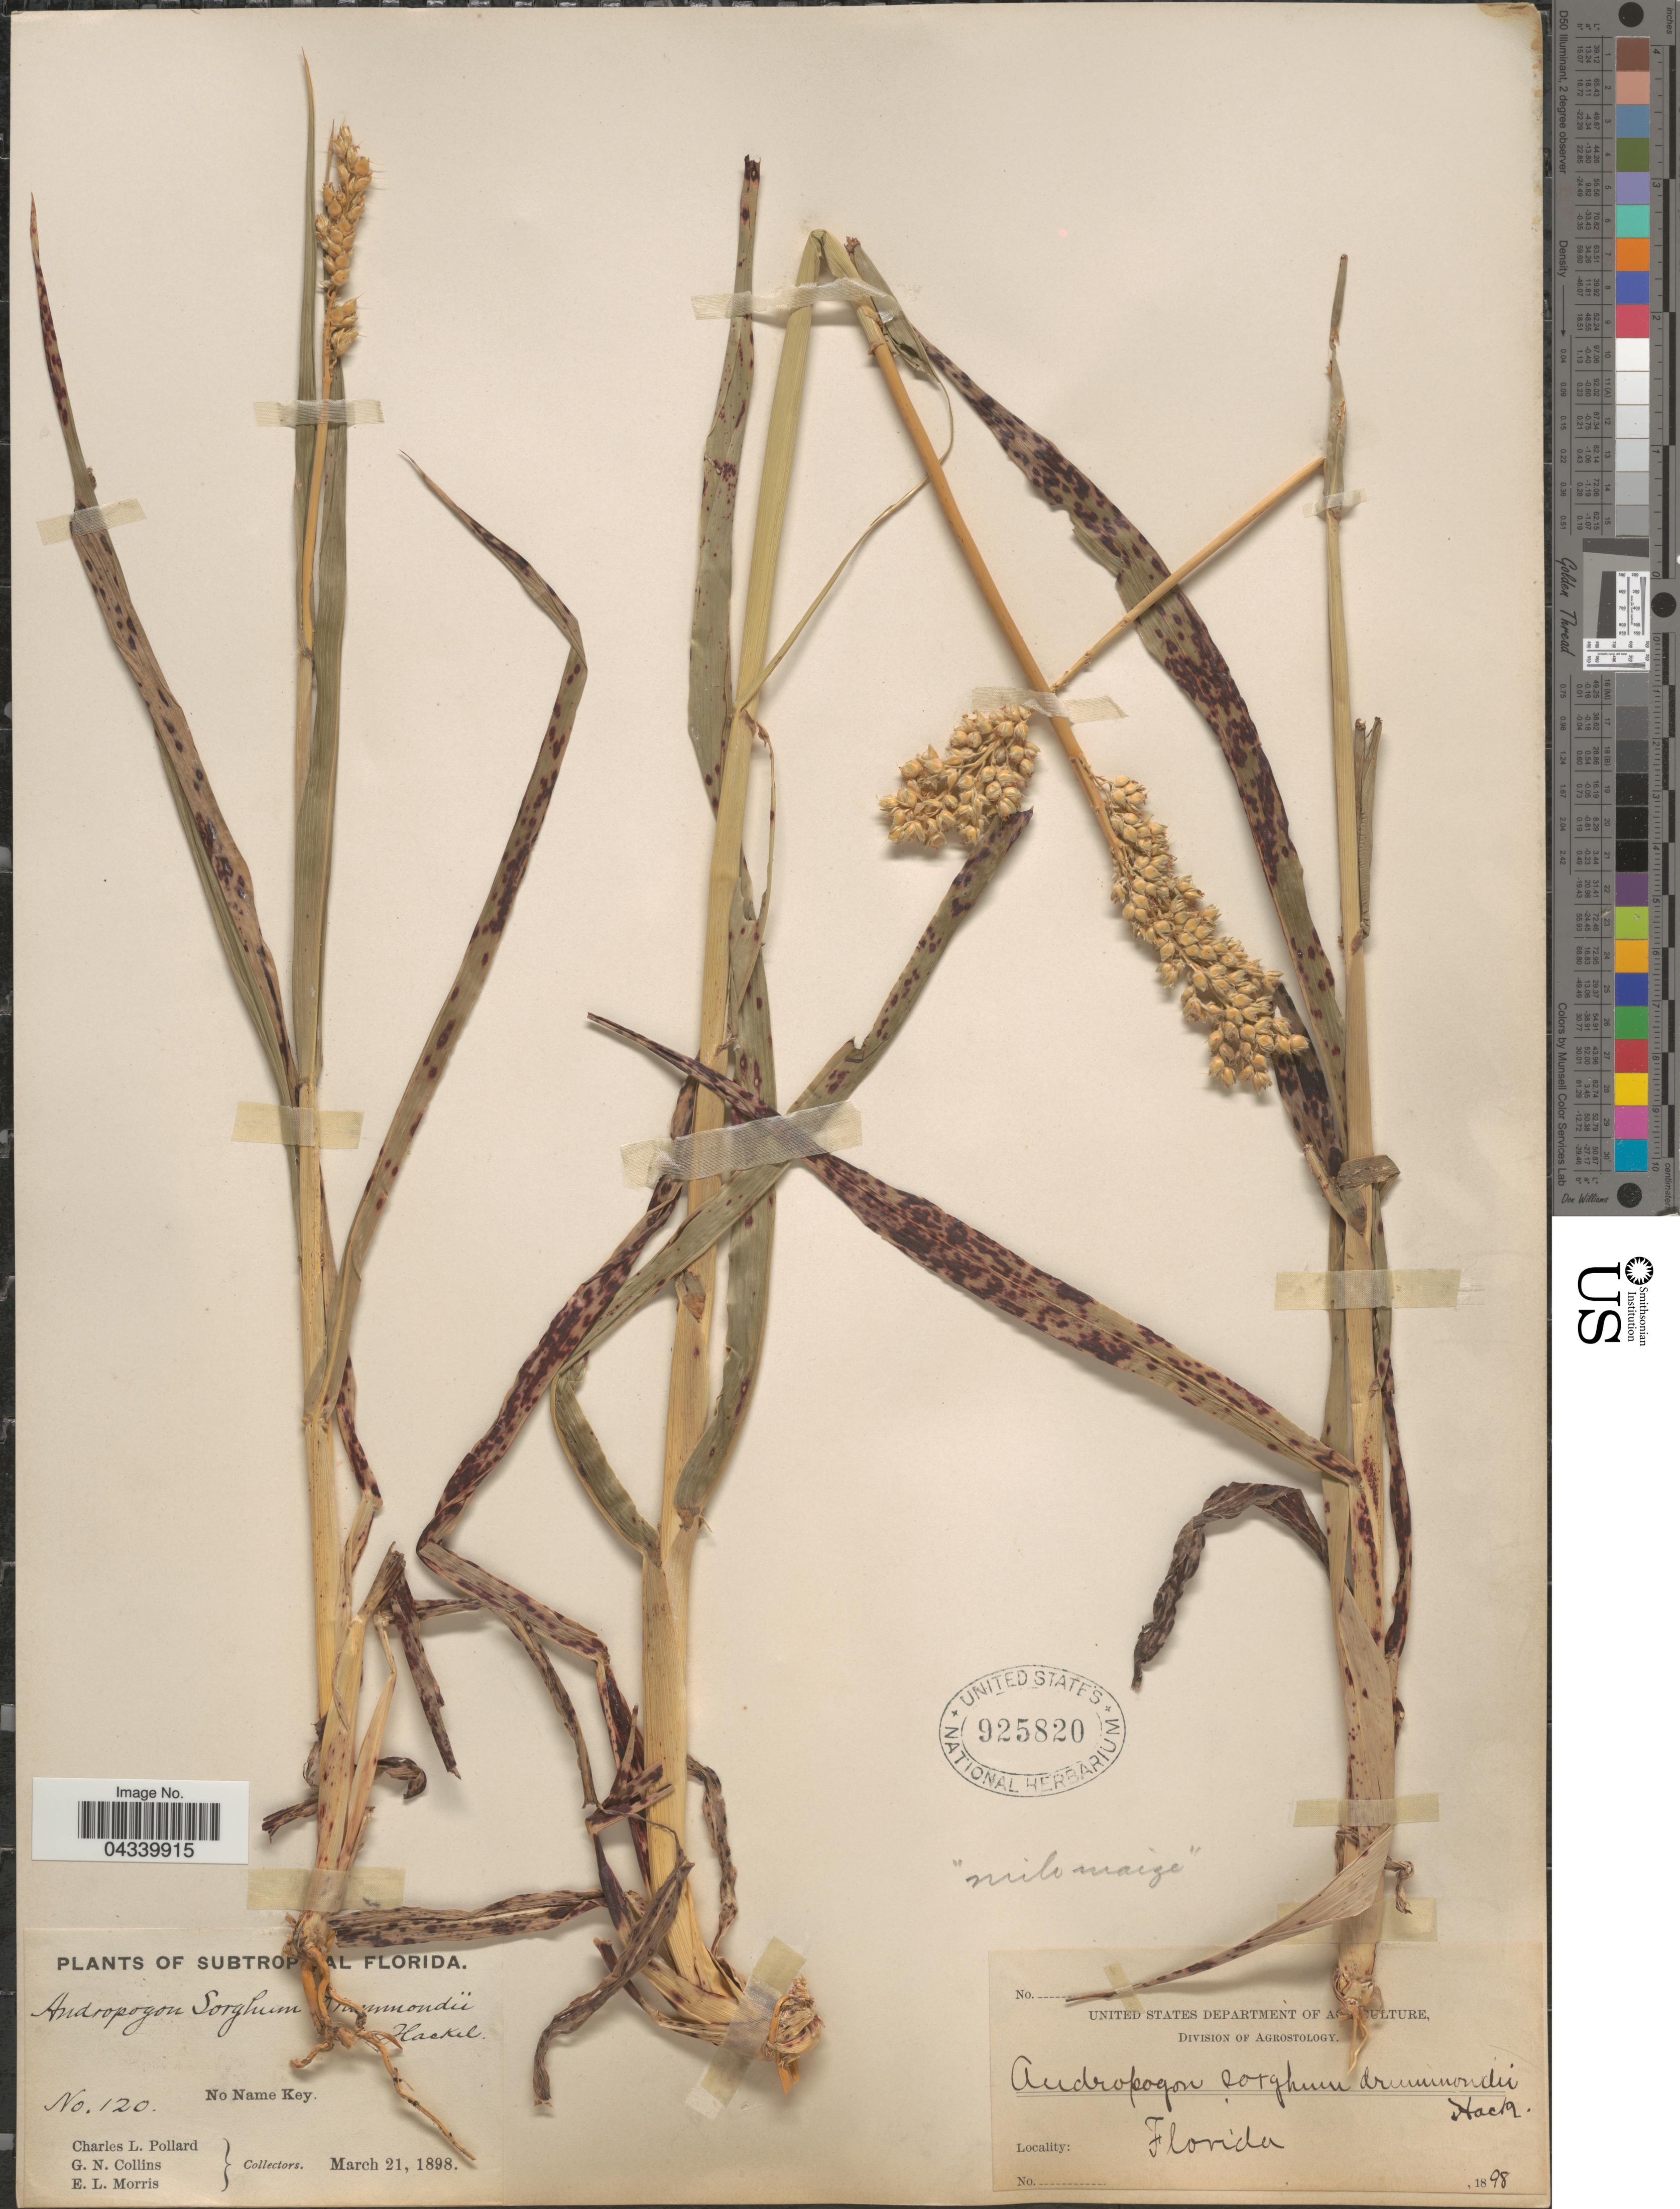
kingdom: Plantae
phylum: Tracheophyta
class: Liliopsida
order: Poales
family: Poaceae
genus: Sorghum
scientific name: Sorghum bicolor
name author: (L.) Moench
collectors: C. L. Pollard, G. Collins & E. Morris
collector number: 120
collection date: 1898-03-21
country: United States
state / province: Florida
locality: Subtropical Florida. No Name Key.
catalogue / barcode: US 925820